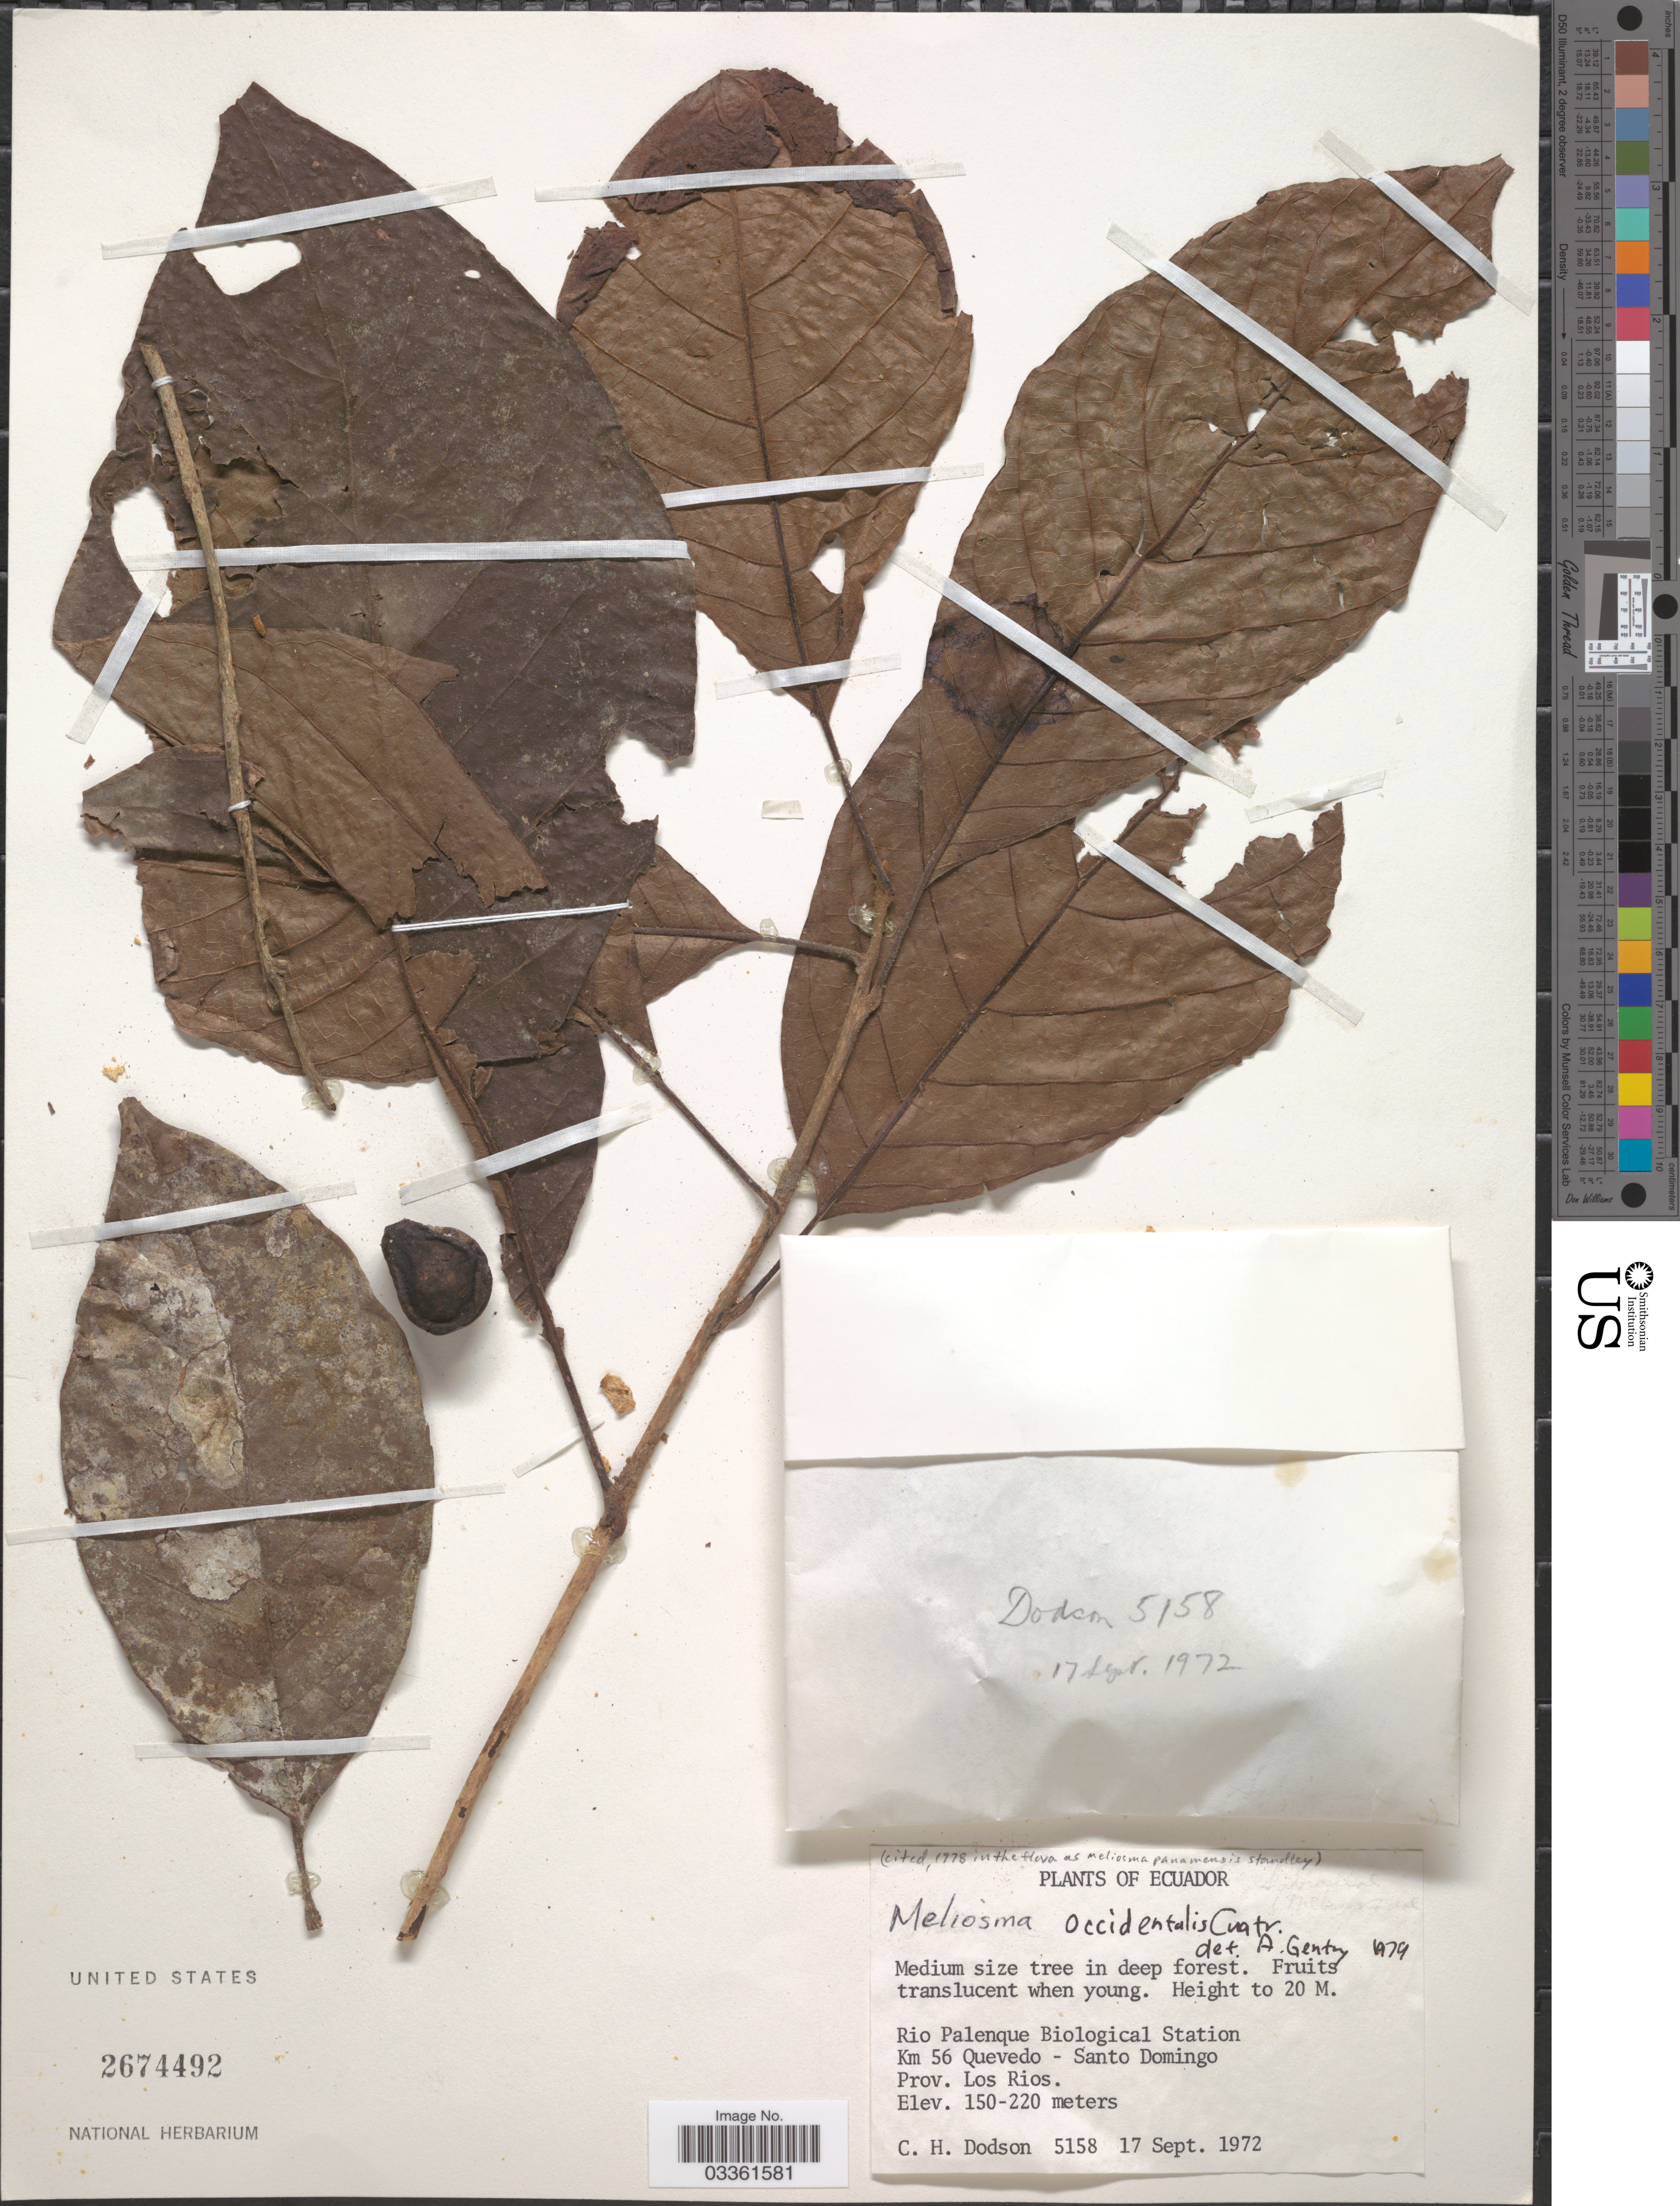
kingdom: Plantae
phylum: Tracheophyta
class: Magnoliopsida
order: Proteales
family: Sabiaceae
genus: Meliosma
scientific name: Meliosma occidentalis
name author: Cuatrec.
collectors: C. H. Dodson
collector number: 5158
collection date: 1972-09-17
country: Ecuador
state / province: Los Ríos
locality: Rio Palenque Biological Station Km 56 Quevedo - Santo Domingo.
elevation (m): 150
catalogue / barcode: US 2674492